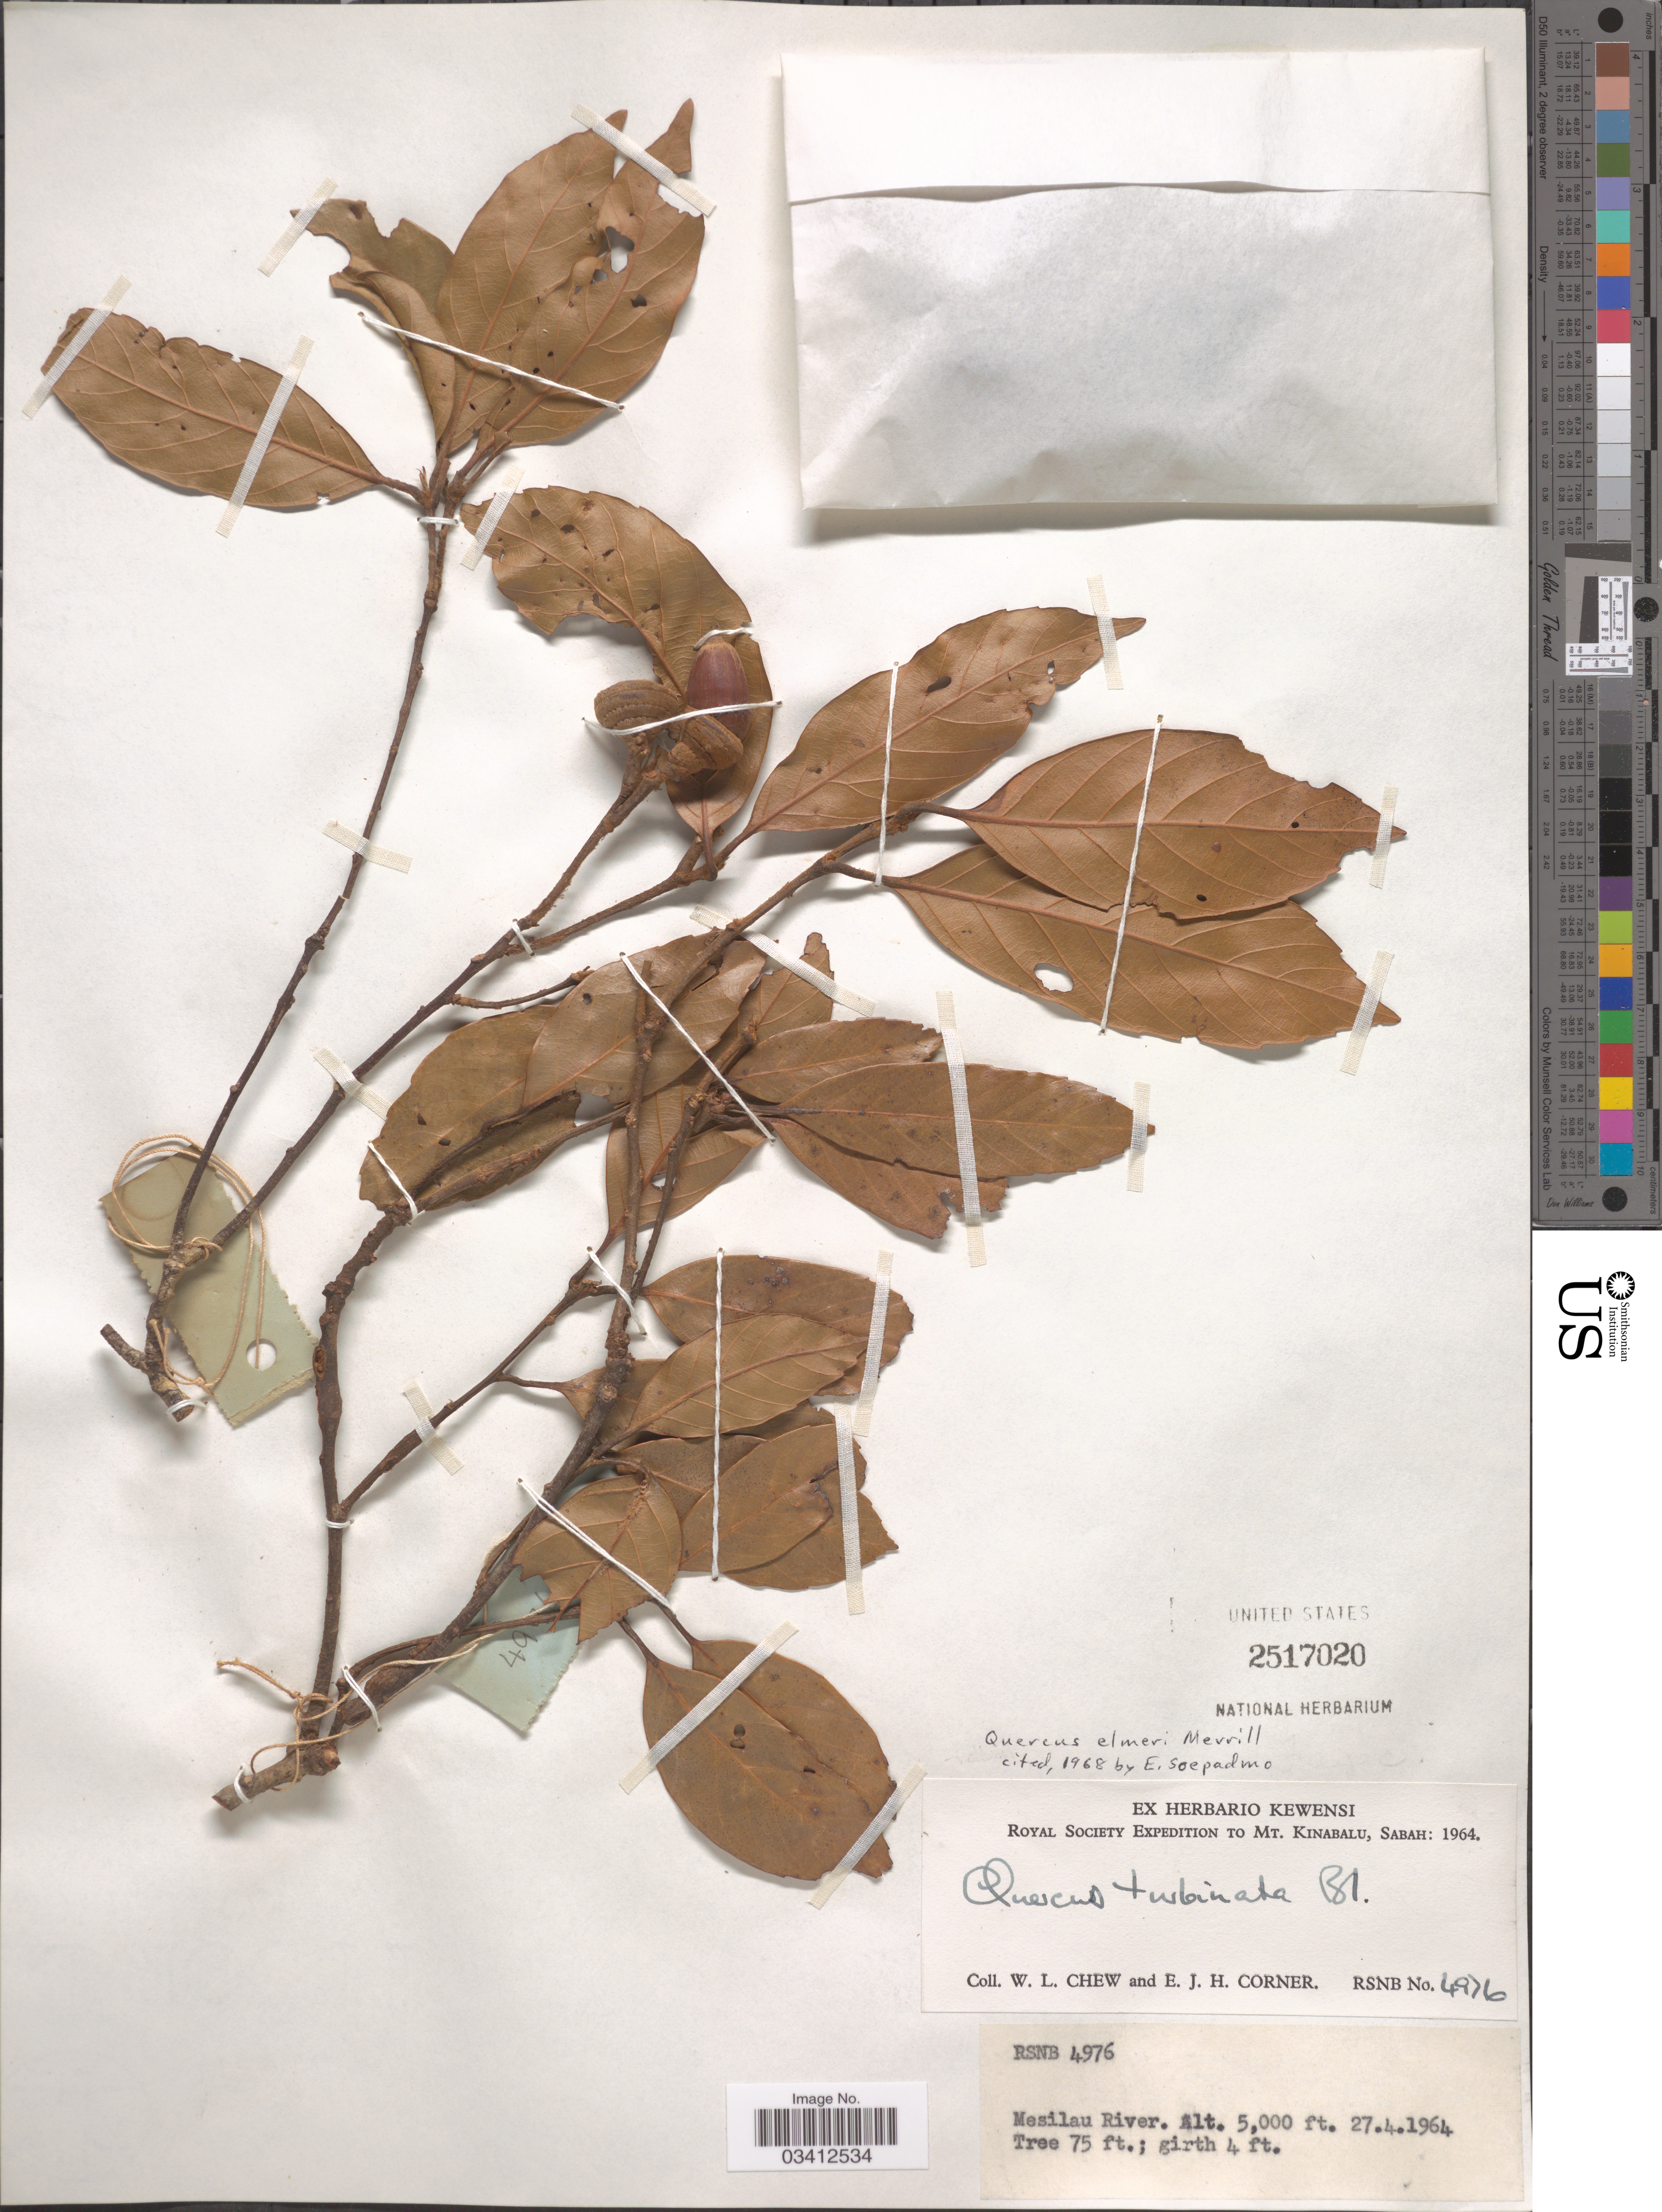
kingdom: Plantae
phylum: Tracheophyta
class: Magnoliopsida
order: Fagales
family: Fagaceae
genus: Quercus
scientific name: Quercus elmeri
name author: Merr.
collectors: W. Chew & E. Corner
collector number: RSNB 4976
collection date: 1964-04-27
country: Malaysia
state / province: Sabah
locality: Mesilau River. Mt. Kinabalu.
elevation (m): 1524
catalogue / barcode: US 2517020